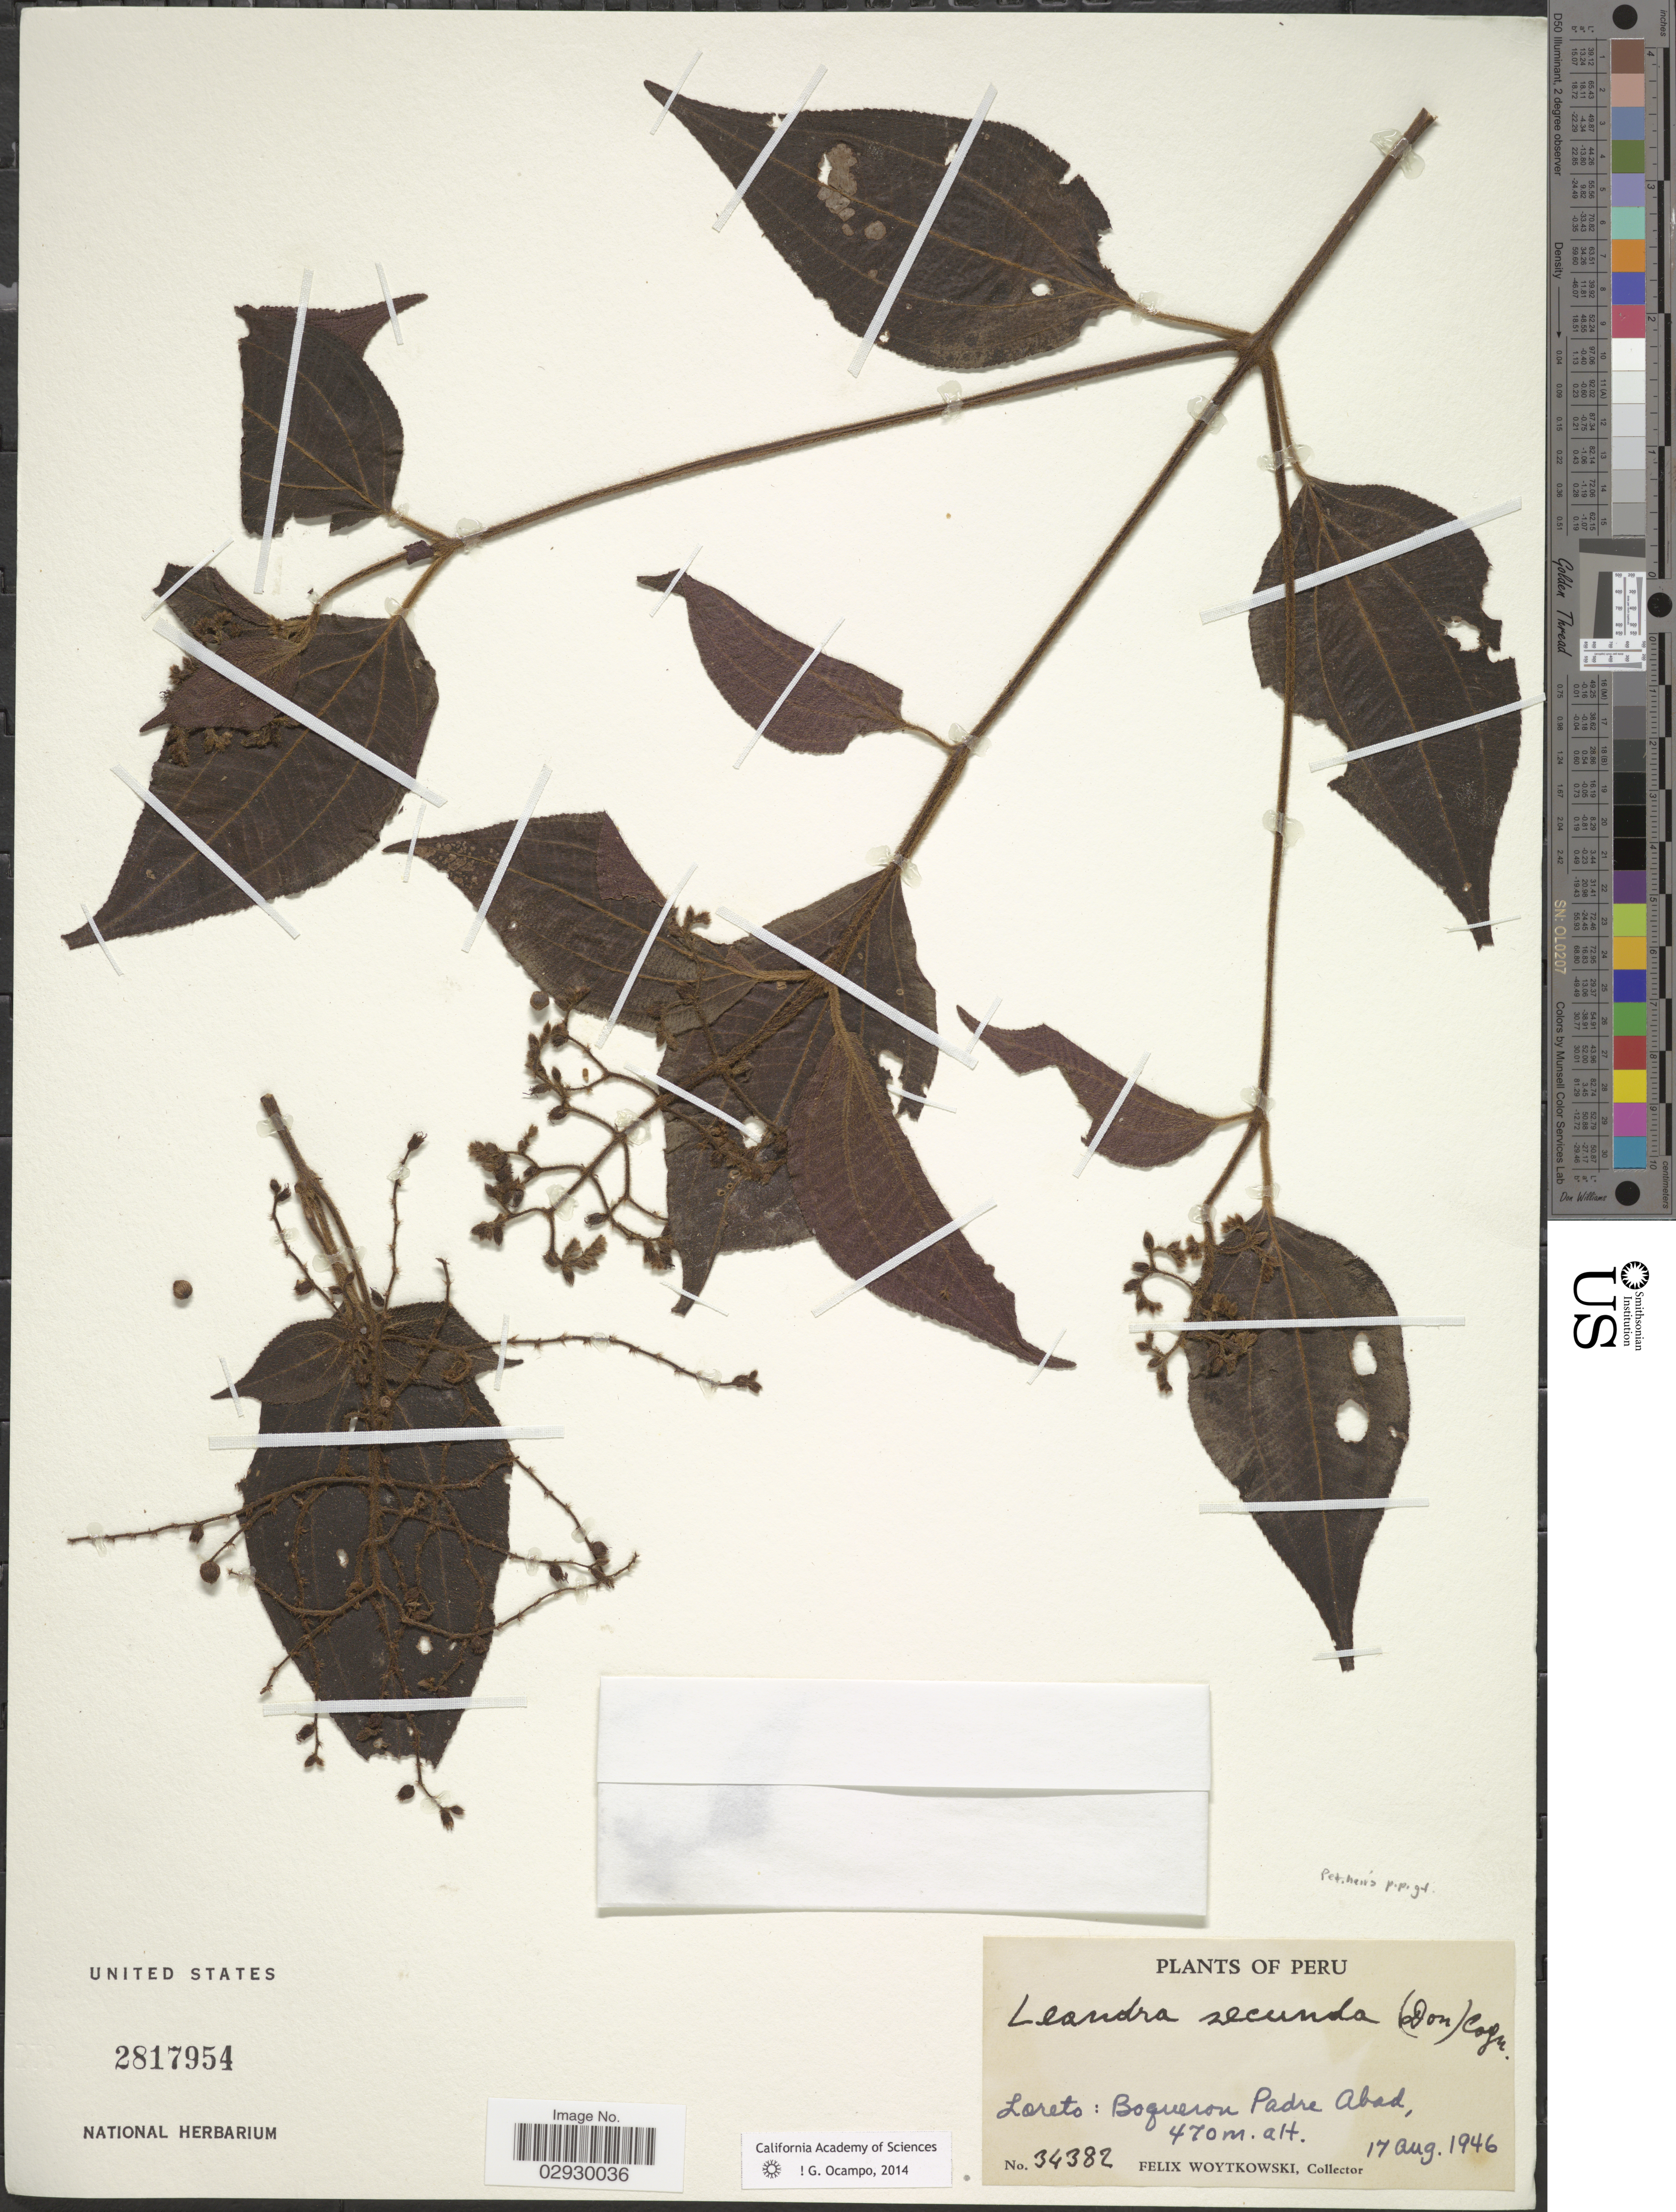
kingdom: Plantae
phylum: Tracheophyta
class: Magnoliopsida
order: Myrtales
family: Melastomataceae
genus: Leandra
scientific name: Leandra solenifera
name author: Cogn.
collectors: F. Woytkowski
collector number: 34382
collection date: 1946-08-17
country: Peru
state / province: Loreto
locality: Bogueron Padre Abad.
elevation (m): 470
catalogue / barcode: US 2817954